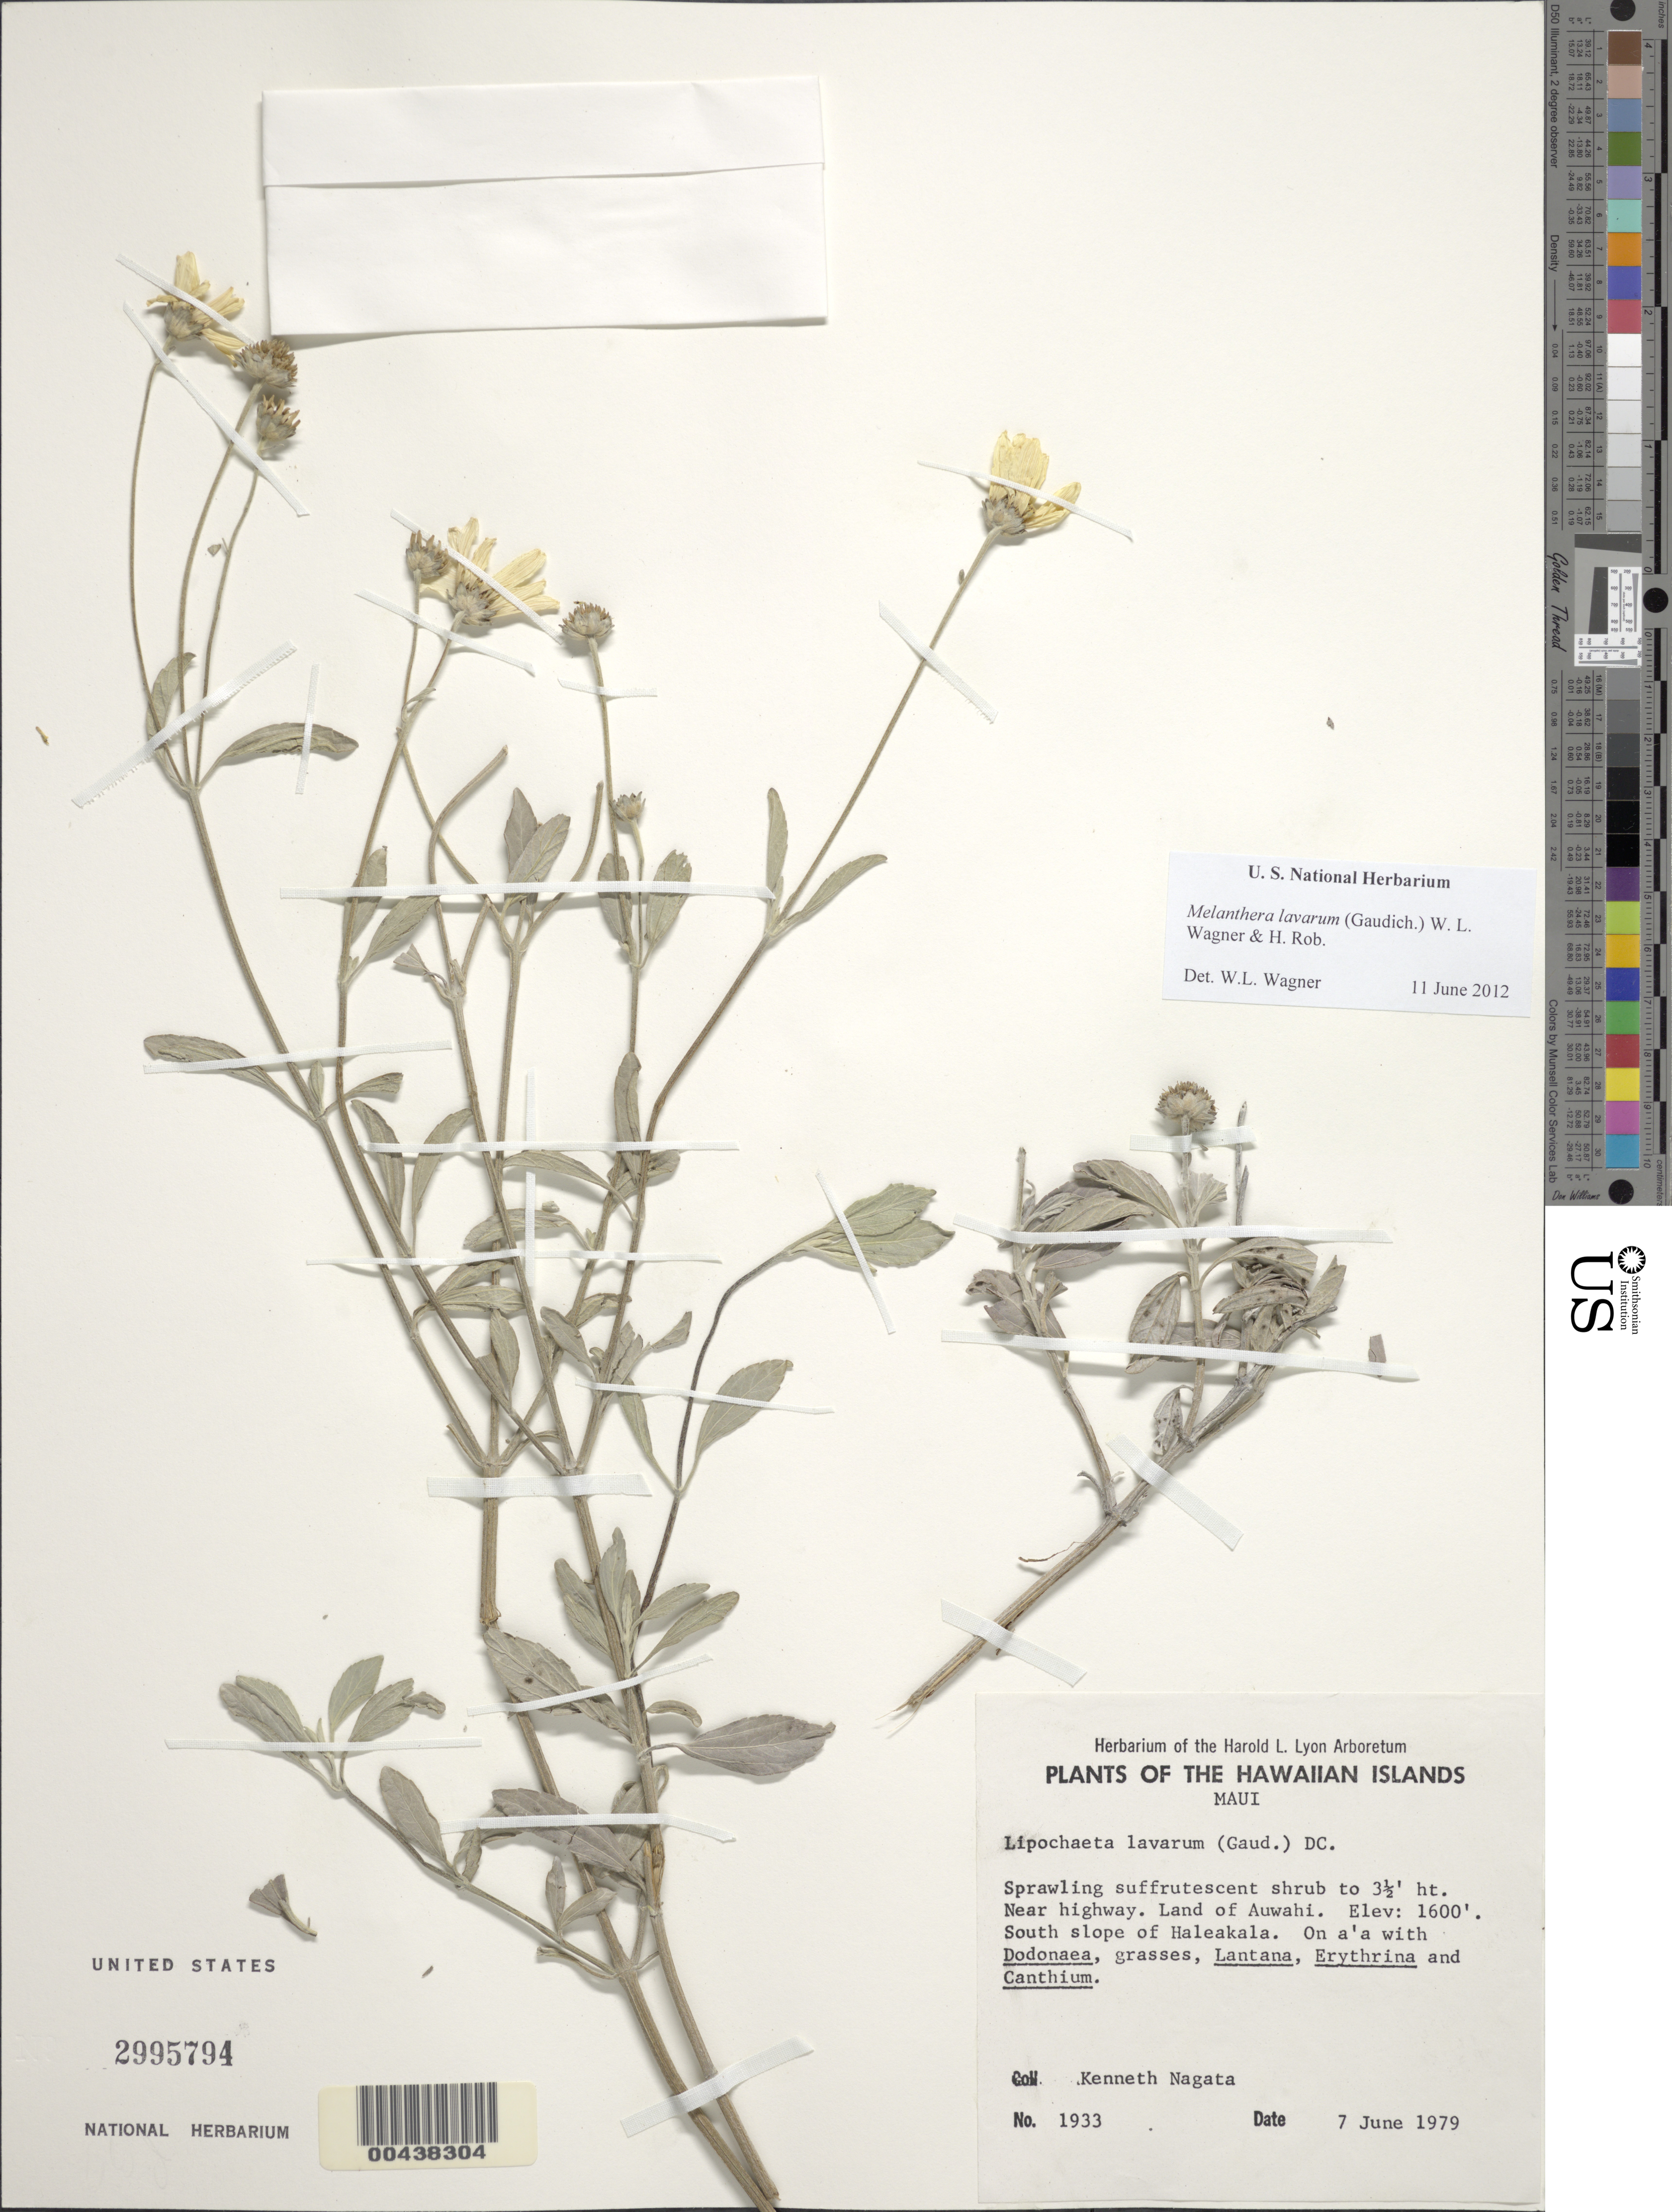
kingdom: Plantae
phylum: Tracheophyta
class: Magnoliopsida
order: Asterales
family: Asteraceae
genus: Wollastonia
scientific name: Wollastonia lavarum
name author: (Gaudich.) Orchard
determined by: Wagner, W. L., (BOT), Smithsonian Institution - National Museum of Natural History (UNITED STATES)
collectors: K. Nagata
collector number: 1933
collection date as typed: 7 Jun 1979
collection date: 1979-06-07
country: United States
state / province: Hawaii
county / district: Maui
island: Maui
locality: Near highway. Land of Auwahil. S slope of Haleakala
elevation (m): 488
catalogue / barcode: US 2995794